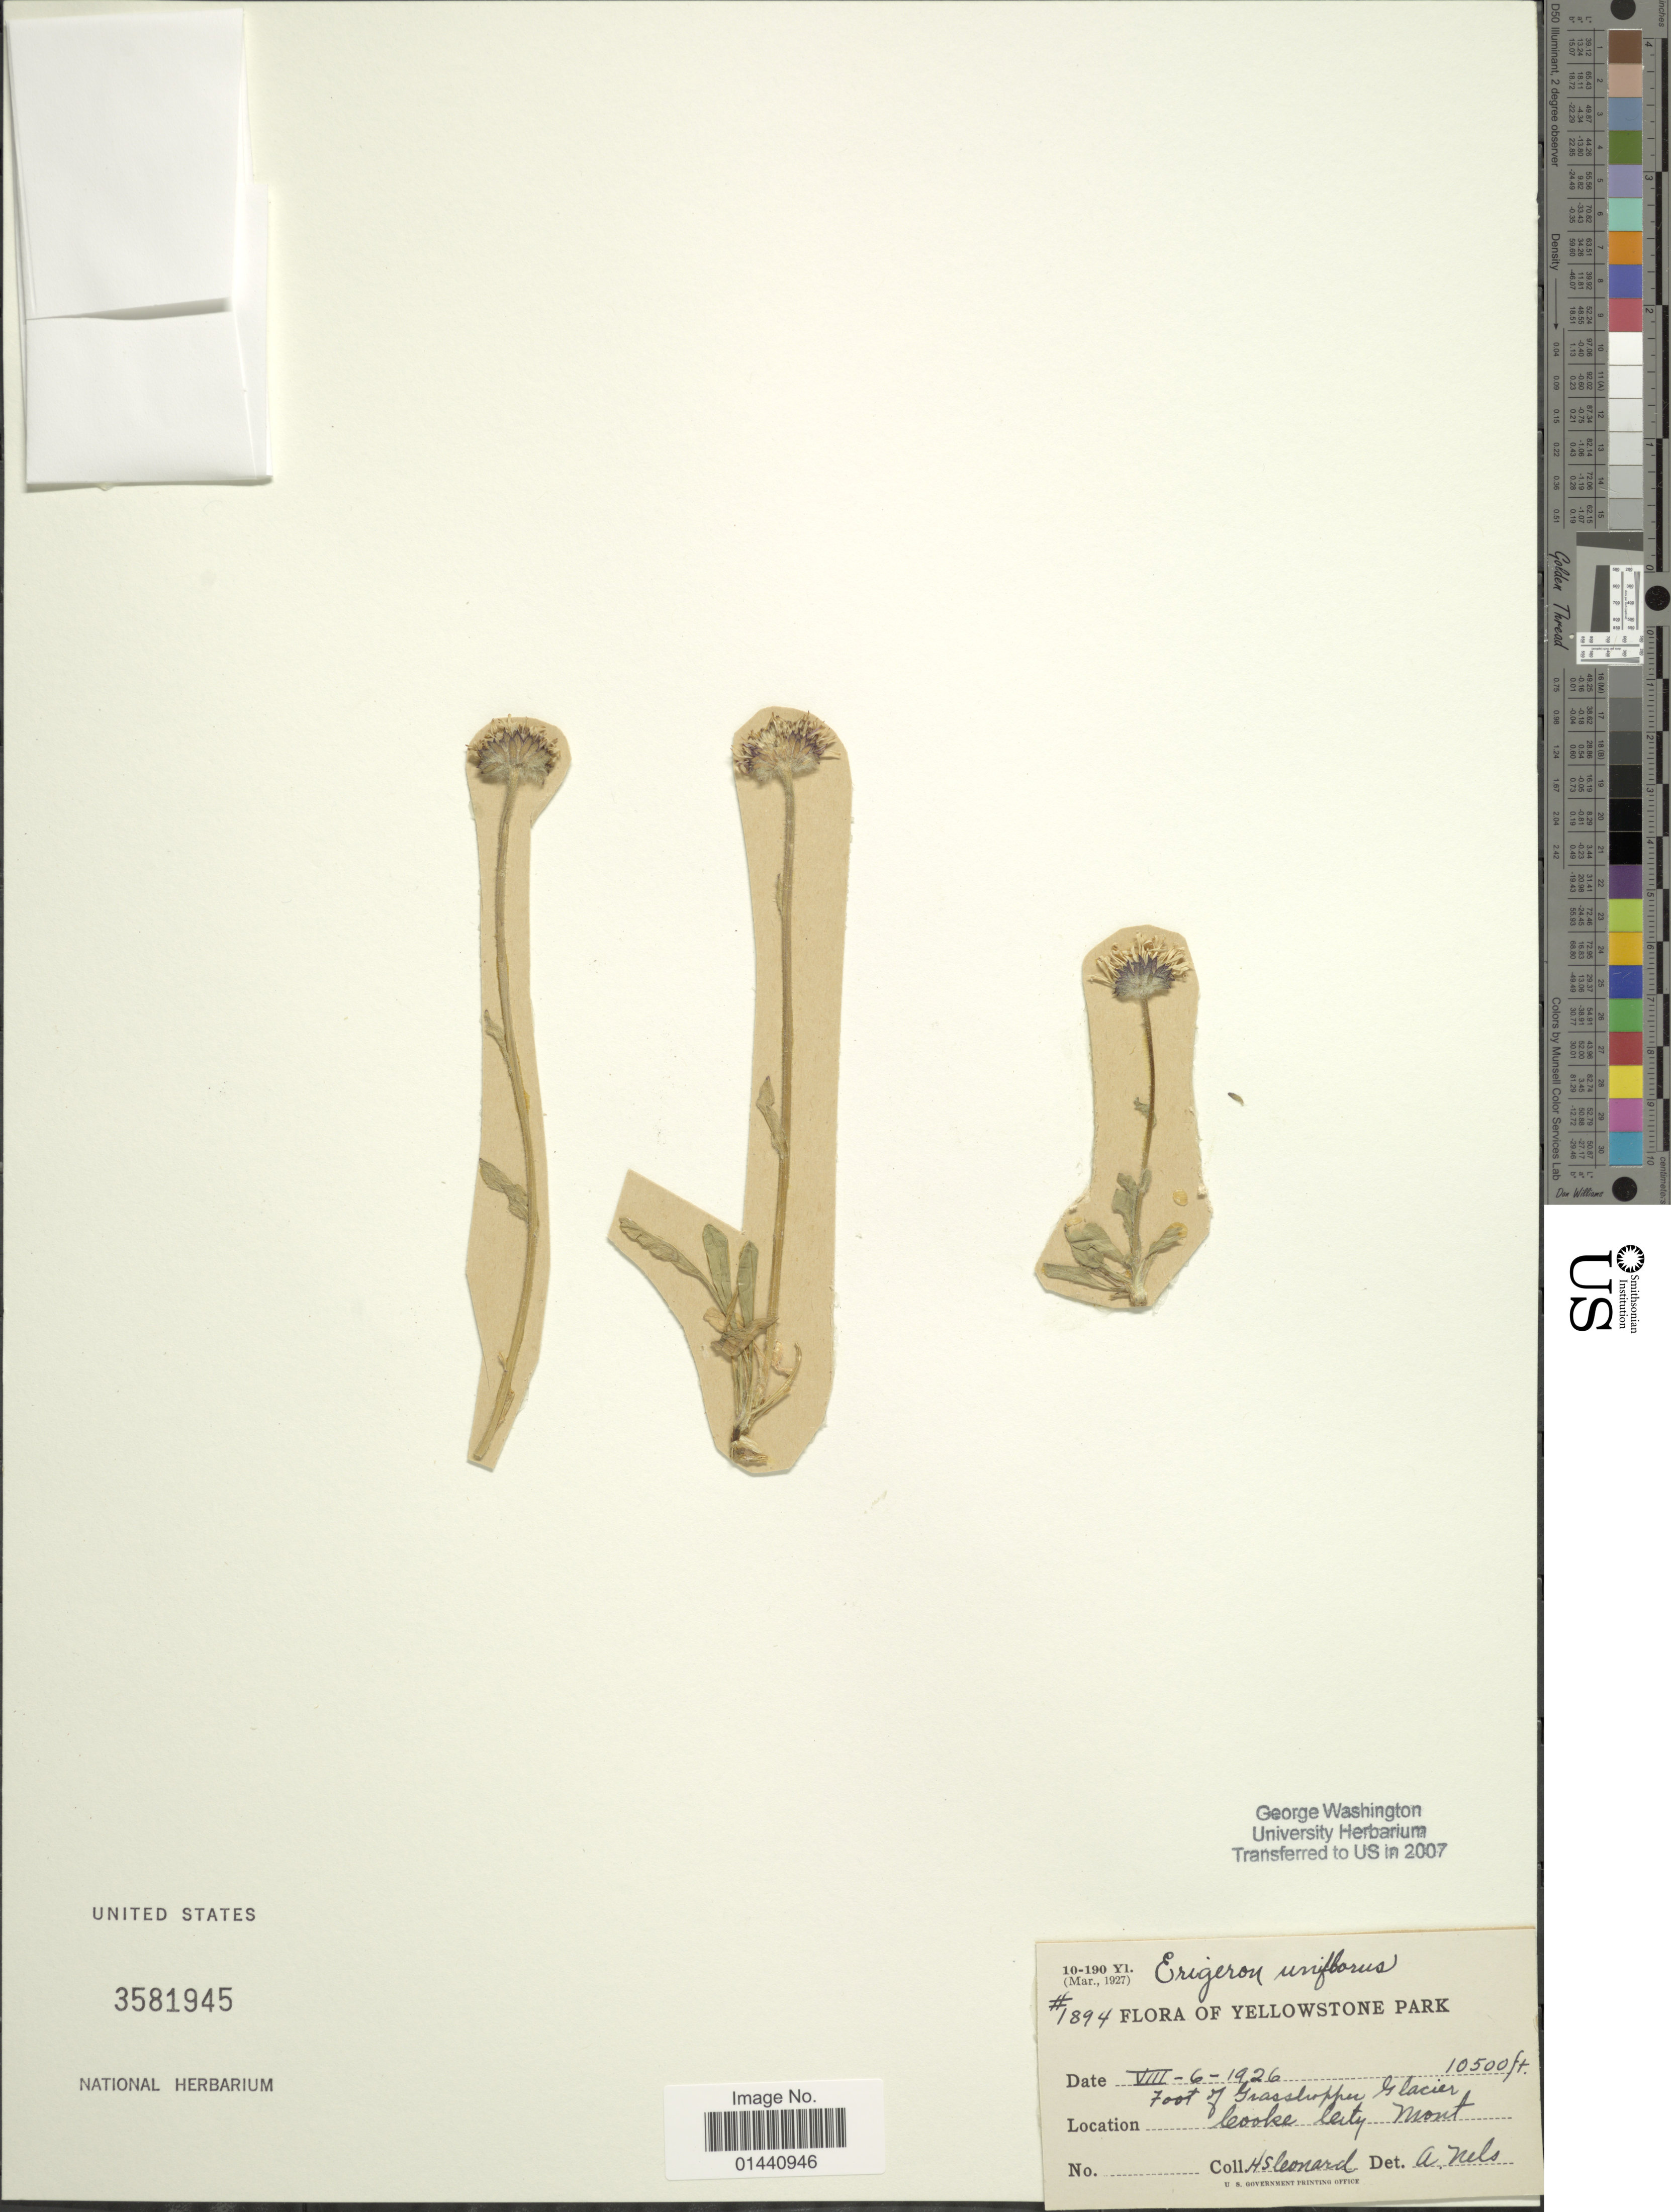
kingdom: Plantae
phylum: Tracheophyta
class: Magnoliopsida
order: Asterales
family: Asteraceae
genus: Erigeron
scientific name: Erigeron eriocephalus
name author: J. Vahl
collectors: H. Leonard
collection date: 1926-08-06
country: United States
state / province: Montana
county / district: Park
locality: Foot of Grasshopper Glacier. Cooke City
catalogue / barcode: US 3581945